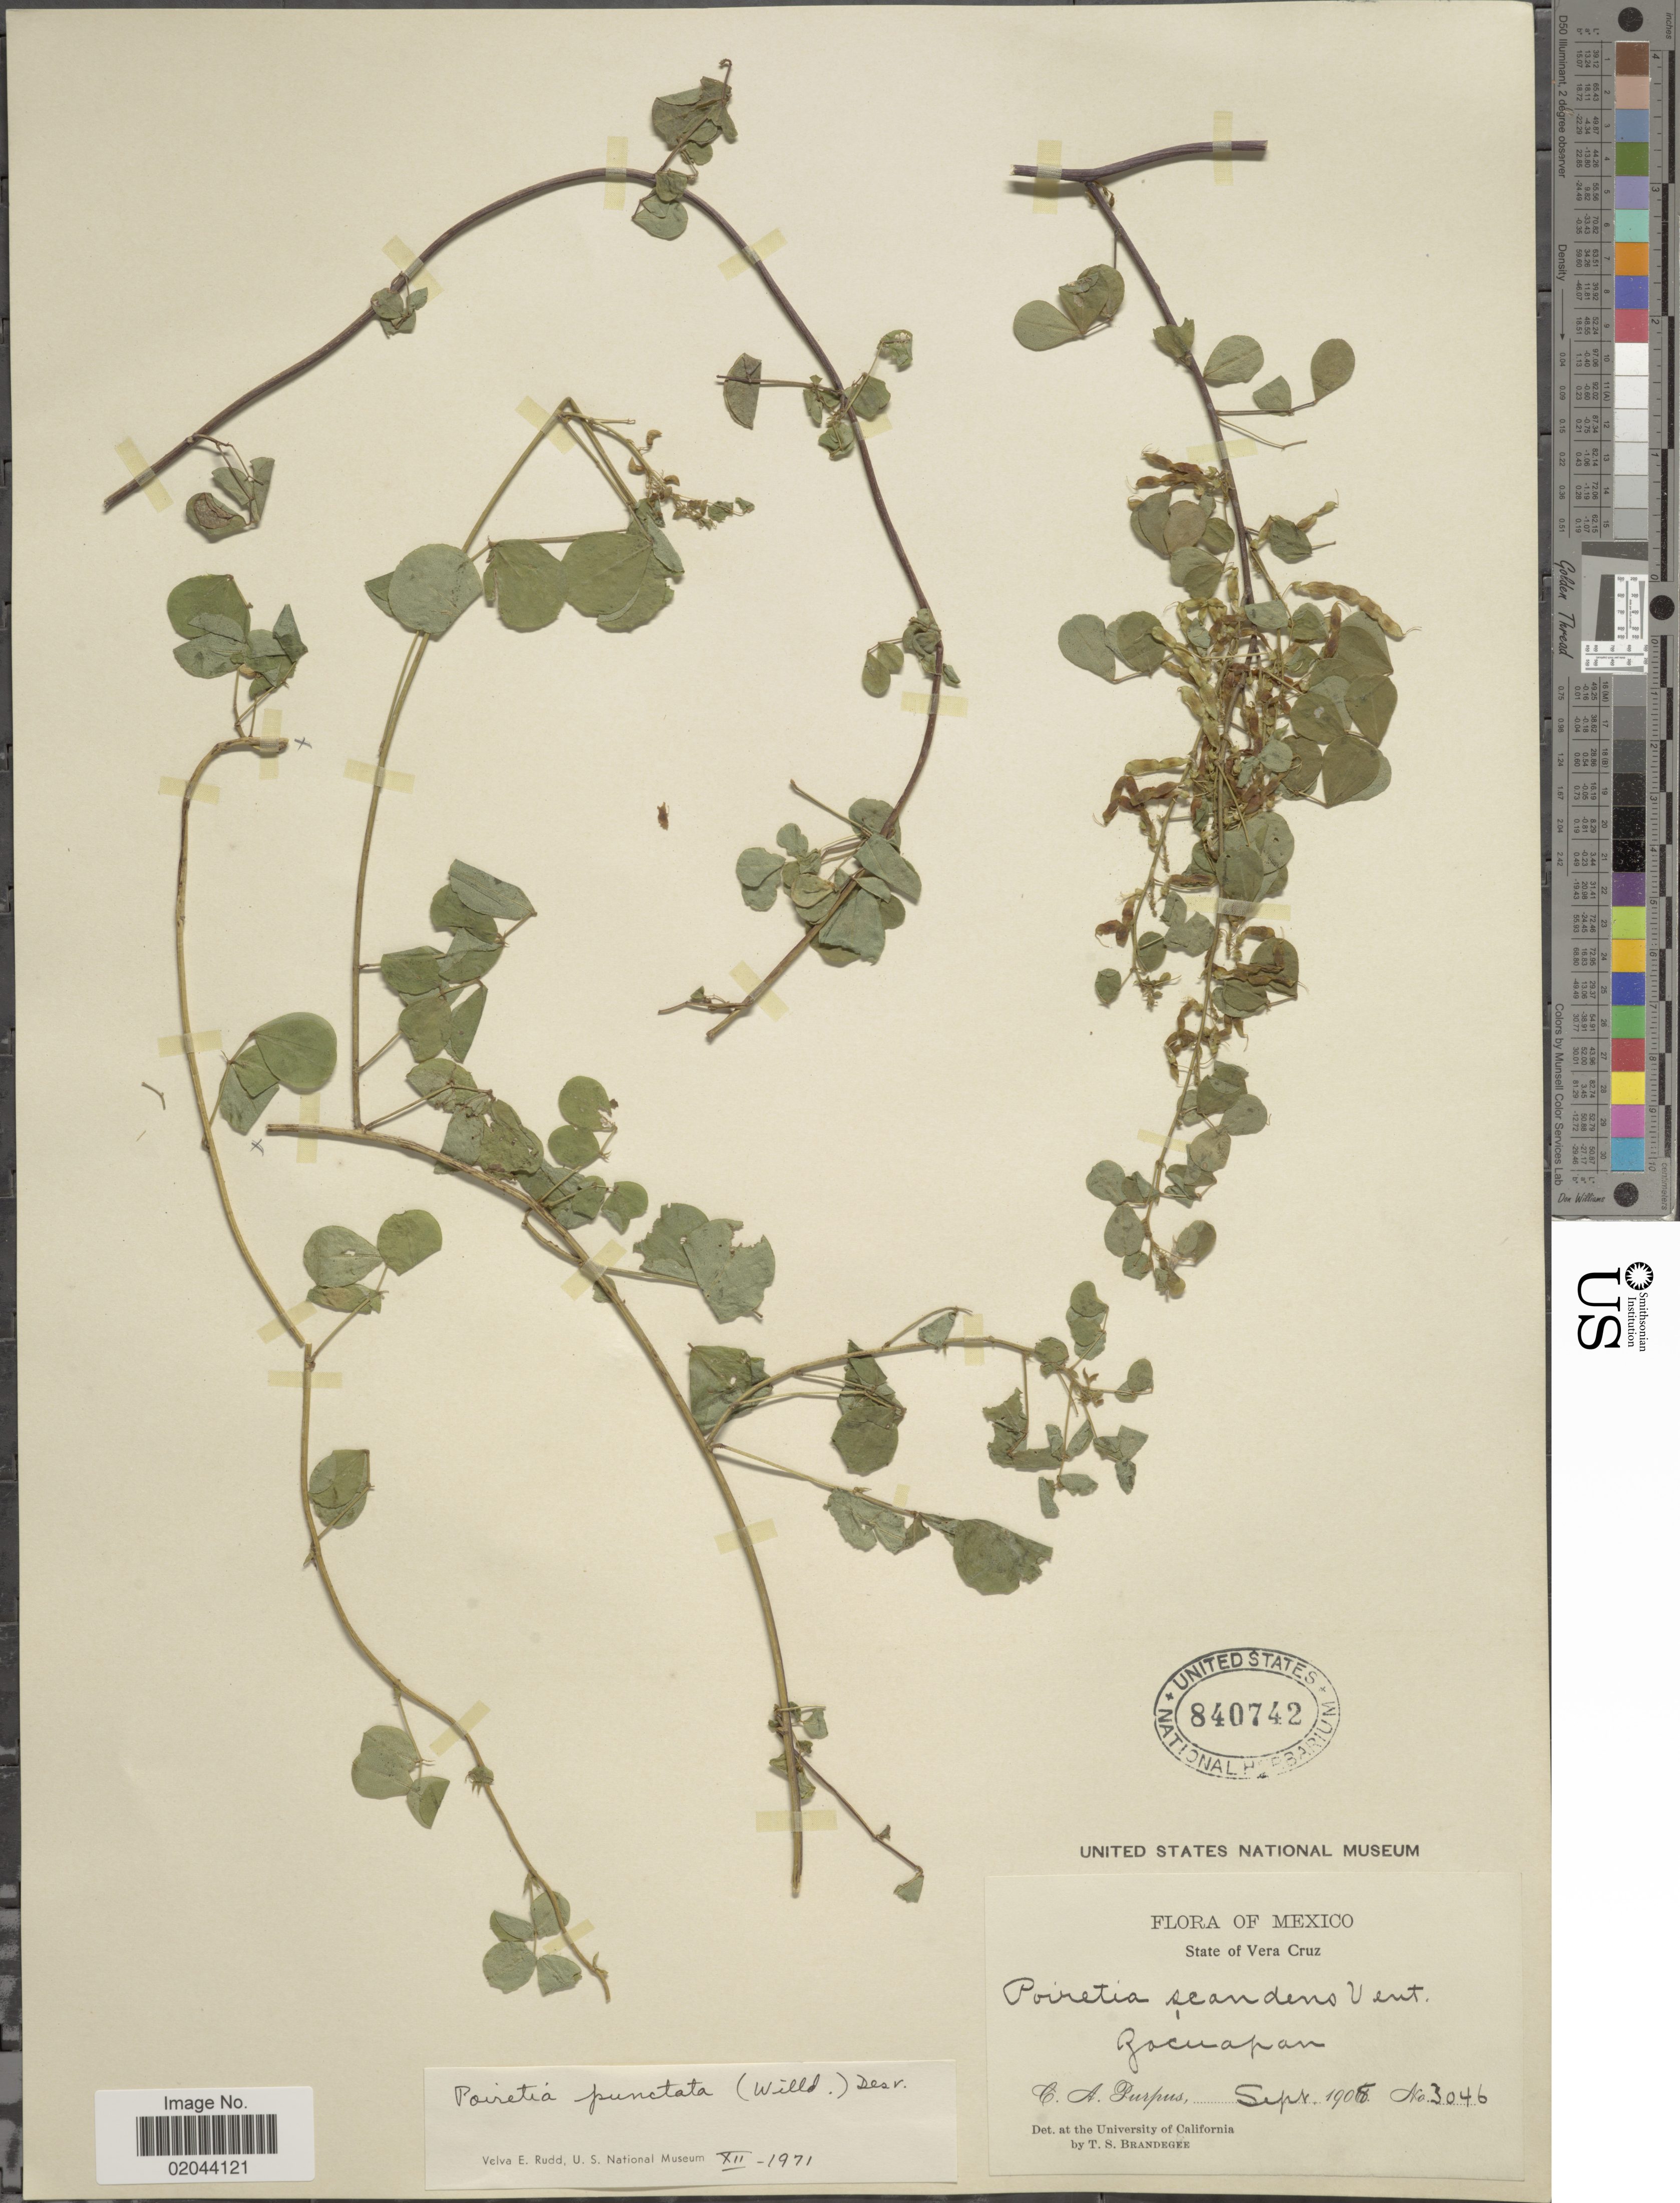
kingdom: Plantae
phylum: Tracheophyta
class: Magnoliopsida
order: Fabales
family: Fabaceae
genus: Poiretia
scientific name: Poiretia scandens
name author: Vent.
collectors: C. A. Purpus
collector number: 3046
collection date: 1908-09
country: Mexico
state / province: Veracruz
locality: Zacuapan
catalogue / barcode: US 840742